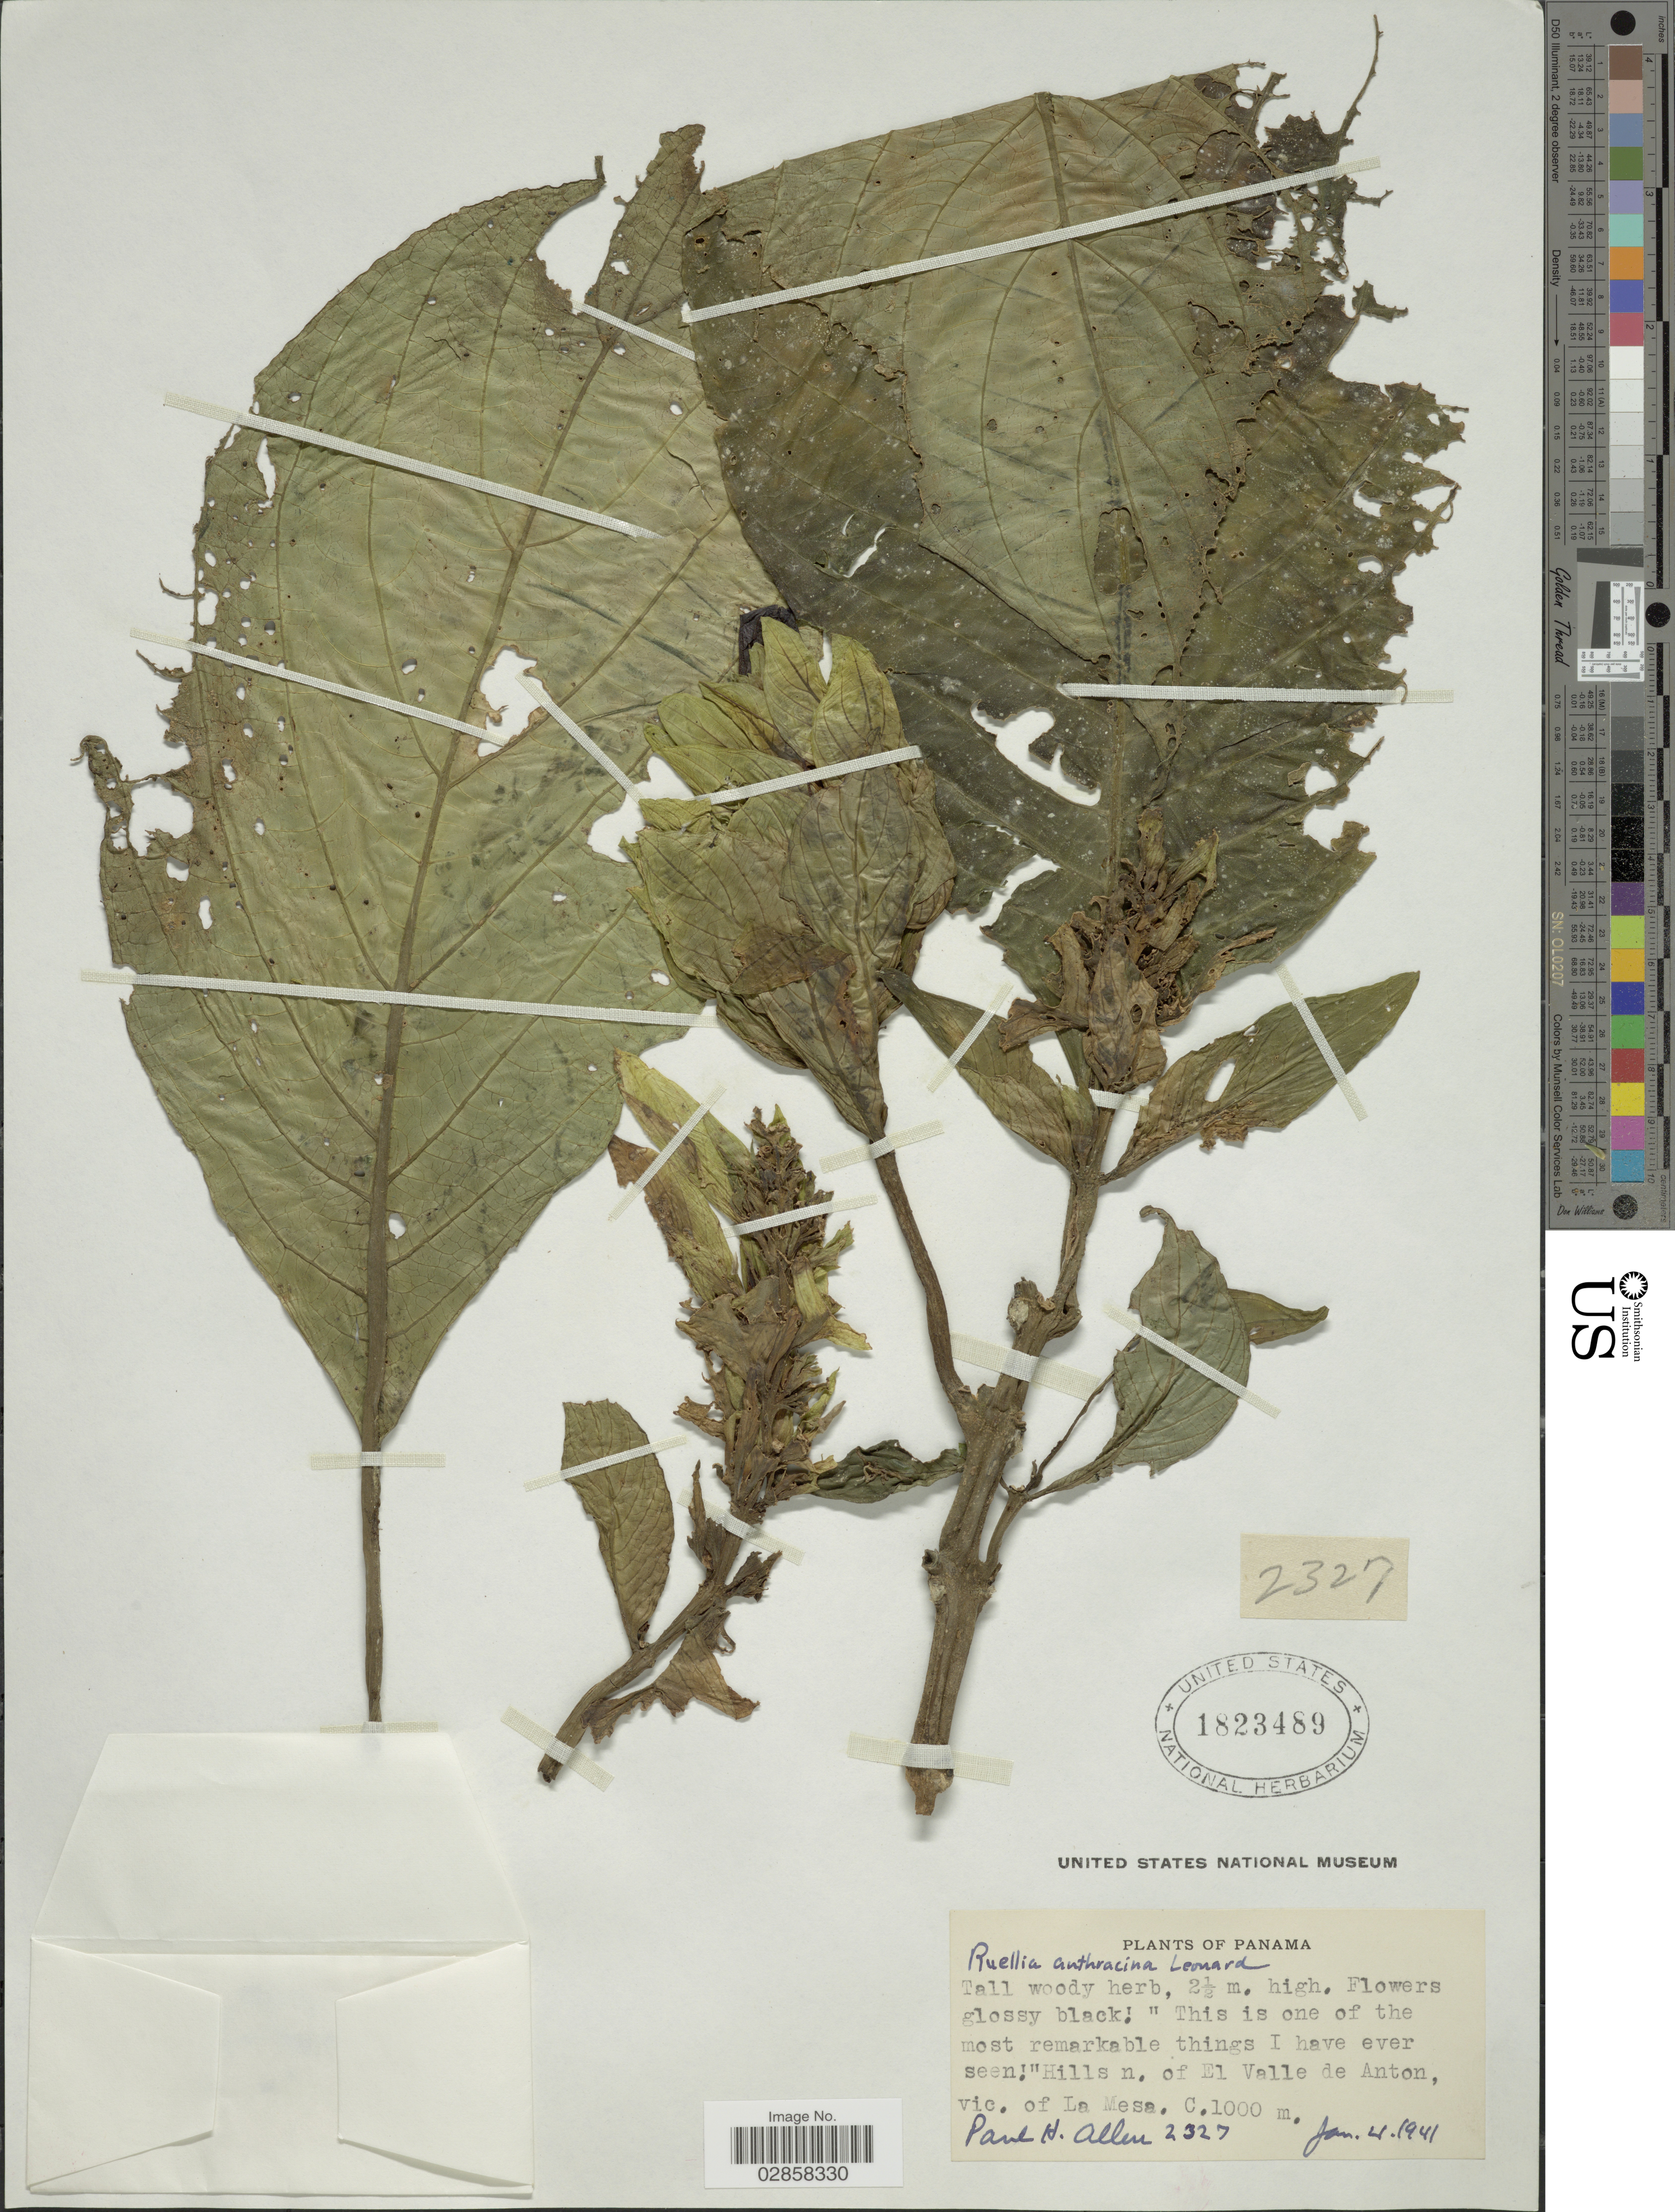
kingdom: Plantae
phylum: Tracheophyta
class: Magnoliopsida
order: Lamiales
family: Acanthaceae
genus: Ruellia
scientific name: Ruellia anthracina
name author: Leonard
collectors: P. H. Allen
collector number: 2327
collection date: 1941-01-04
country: Panama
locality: Hills n. of El Valle de Anton, vic. of La Mesa.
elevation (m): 1000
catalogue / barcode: US 1823489